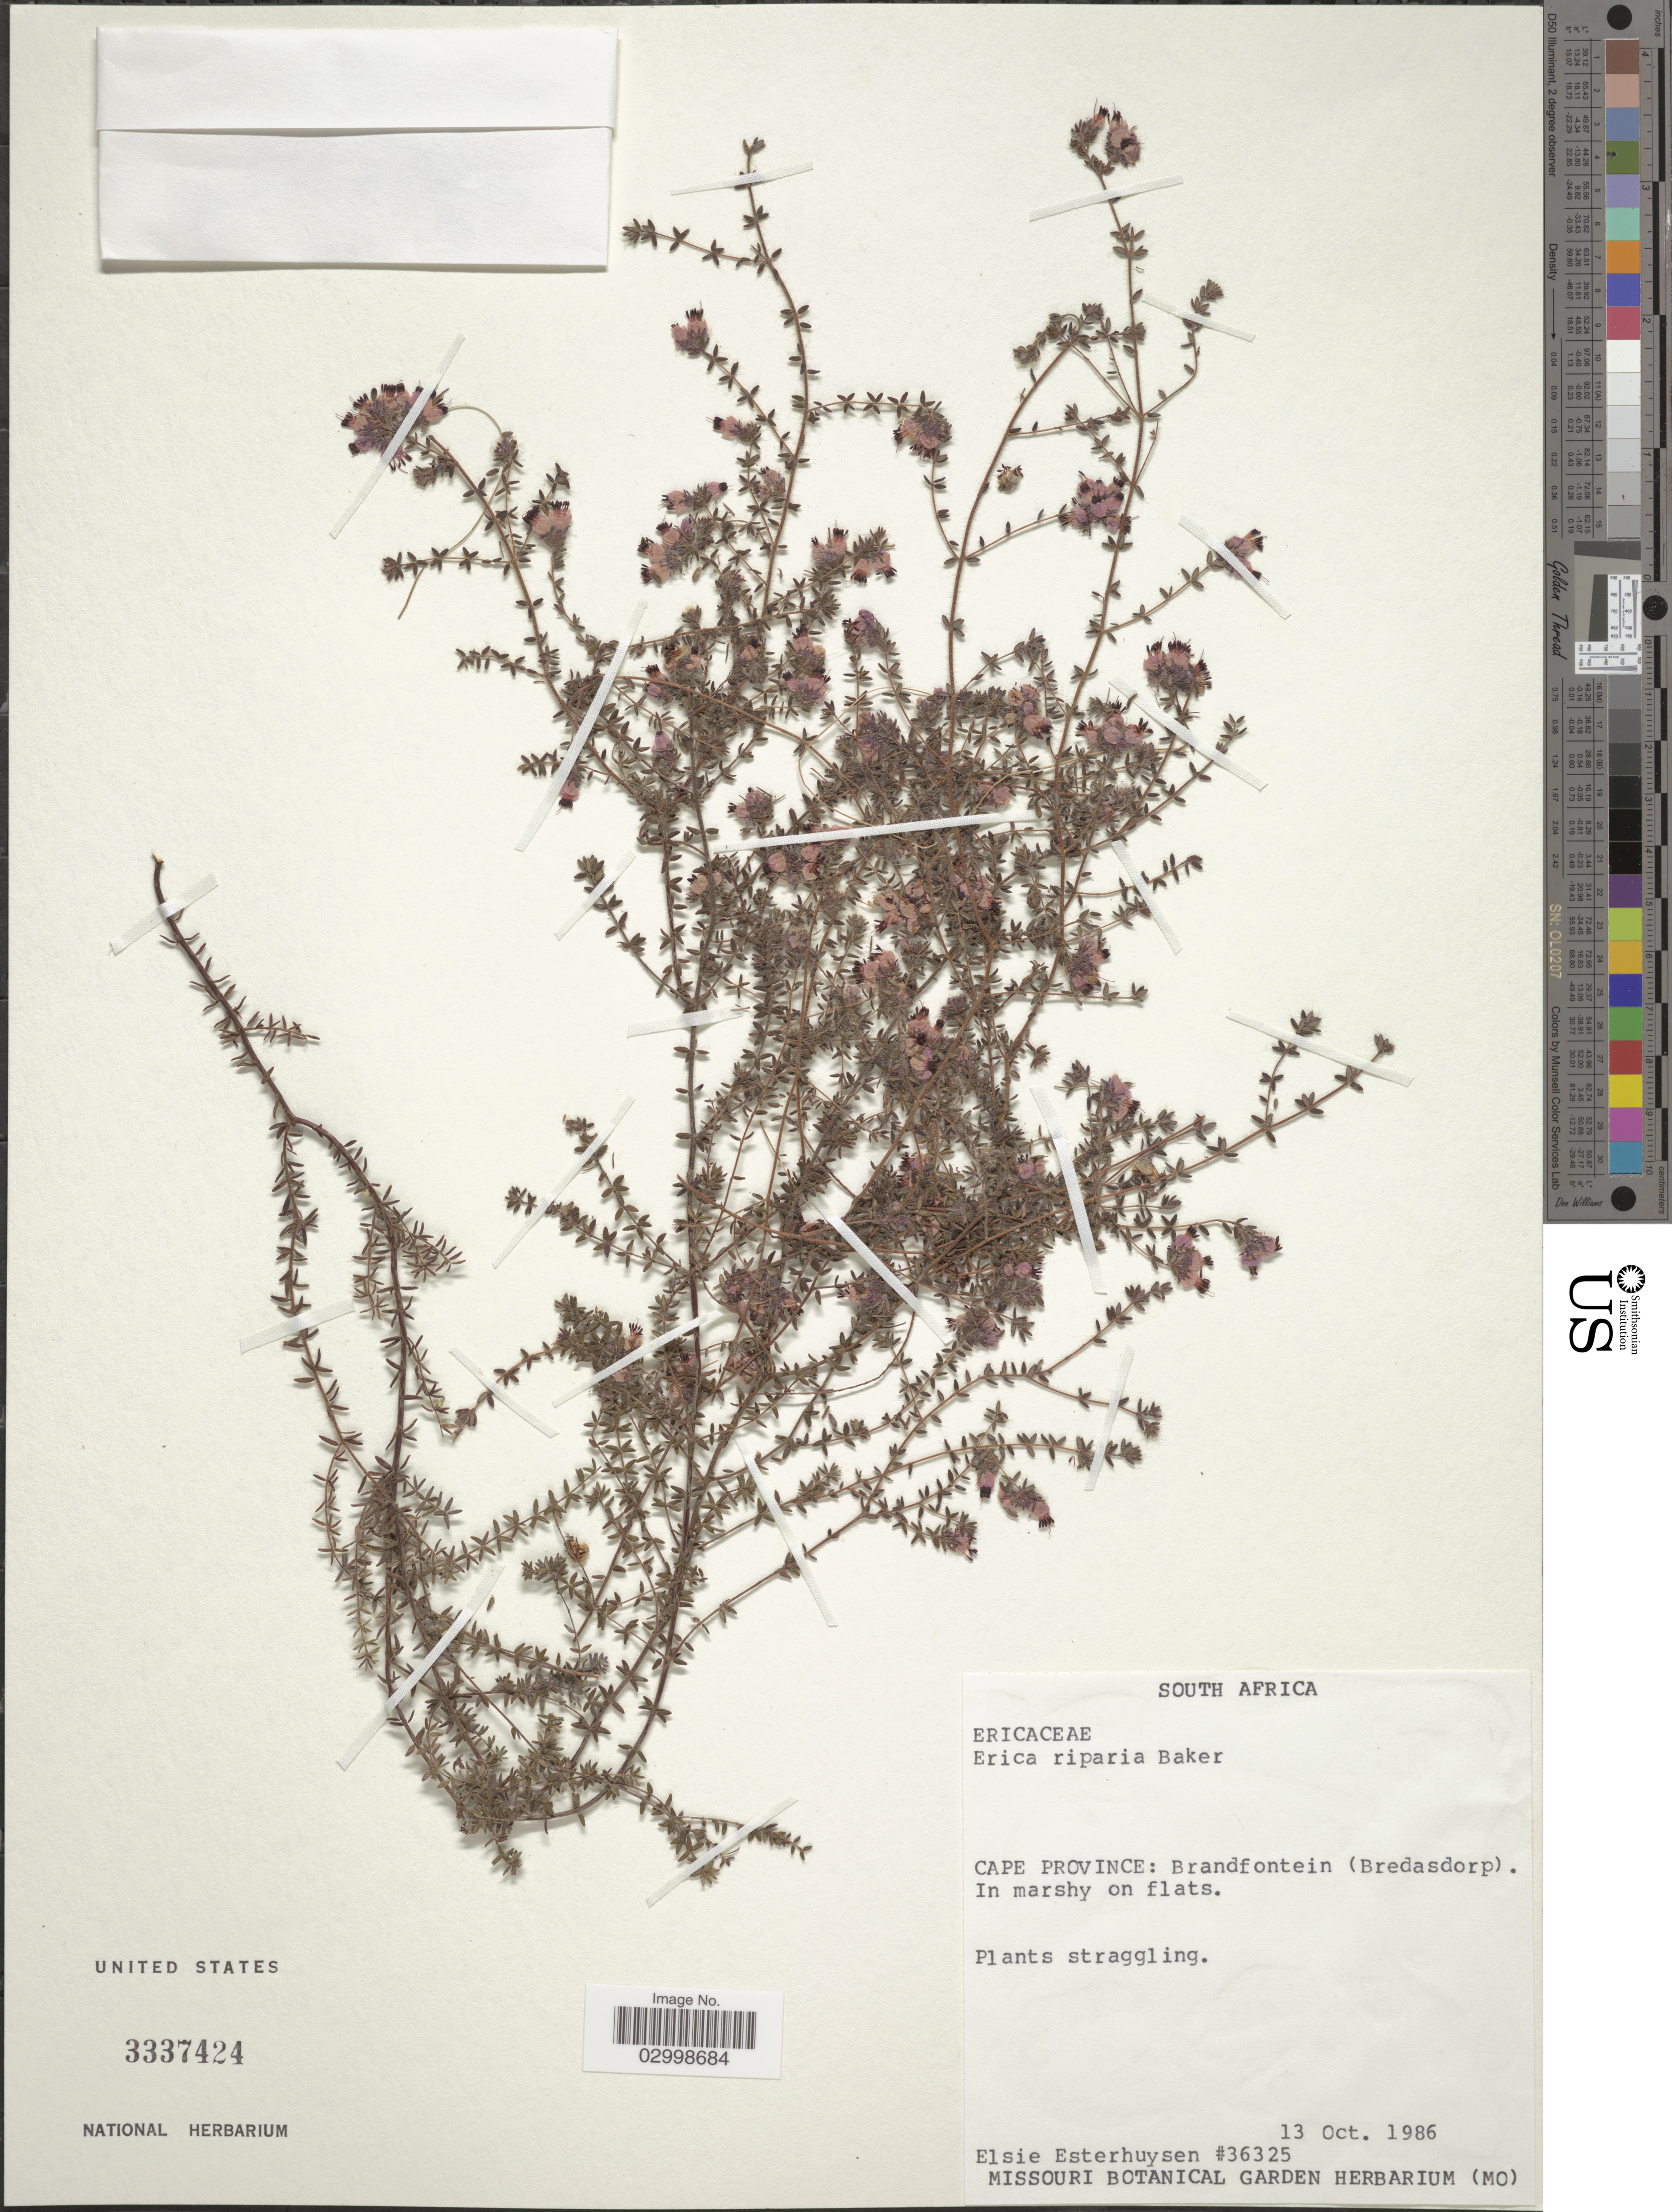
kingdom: Plantae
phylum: Tracheophyta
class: Magnoliopsida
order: Ericales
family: Ericaceae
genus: Erica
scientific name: Erica riparia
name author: H.A. Baker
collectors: E. E. Esterhuysen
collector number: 36325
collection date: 1986-10-13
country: South Africa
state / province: Western Cape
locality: Brandfontein (Bredasdorp).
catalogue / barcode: US 3337424